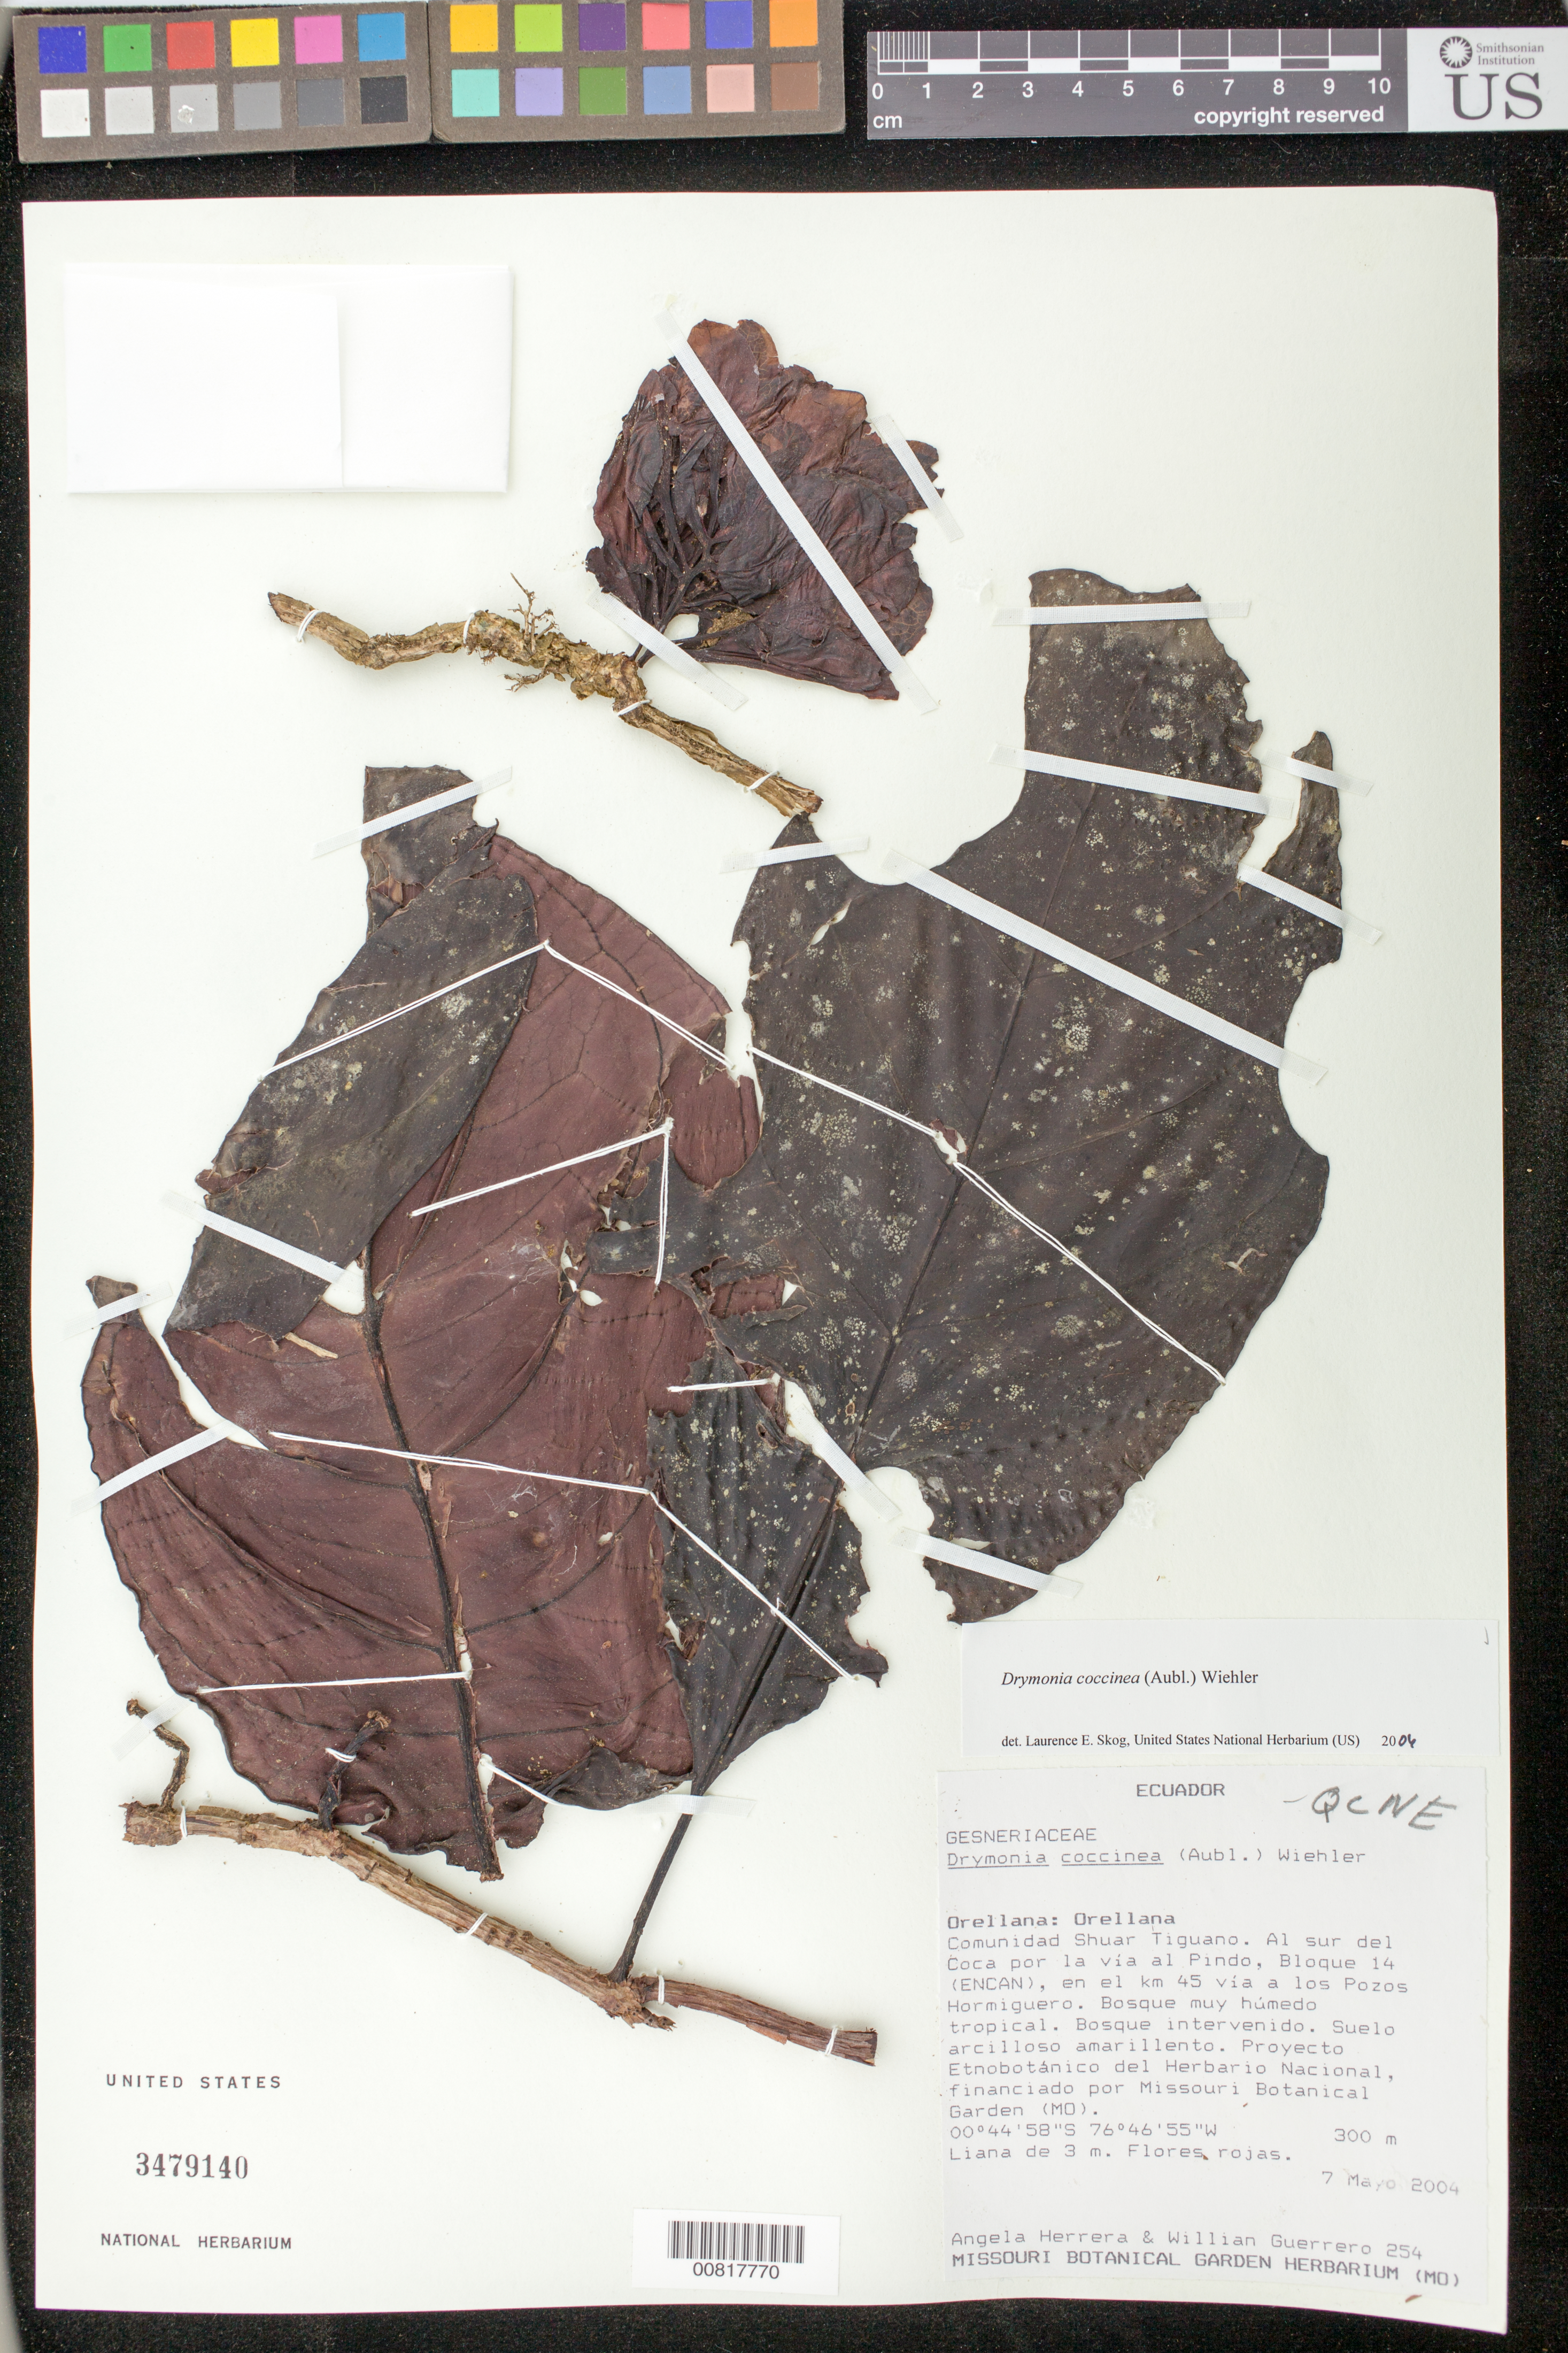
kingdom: Plantae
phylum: Tracheophyta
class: Magnoliopsida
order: Lamiales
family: Gesneriaceae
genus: Drymonia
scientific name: Drymonia coccinea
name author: (Aubl.) Wiehler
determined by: Skog, Laurence E.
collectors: A. Herrera & W. Guerrero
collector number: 254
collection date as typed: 07 May 2004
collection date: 2004-05-07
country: Ecuador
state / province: Orellana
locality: Orellana: Orellana. Comunidad Shuar Tiguano. Al sur del Coca por la via al Pindo, Bloque 14 (ENCAN), en el km 45 via a los Pozos Hormiguero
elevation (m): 300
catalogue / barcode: US 3479140